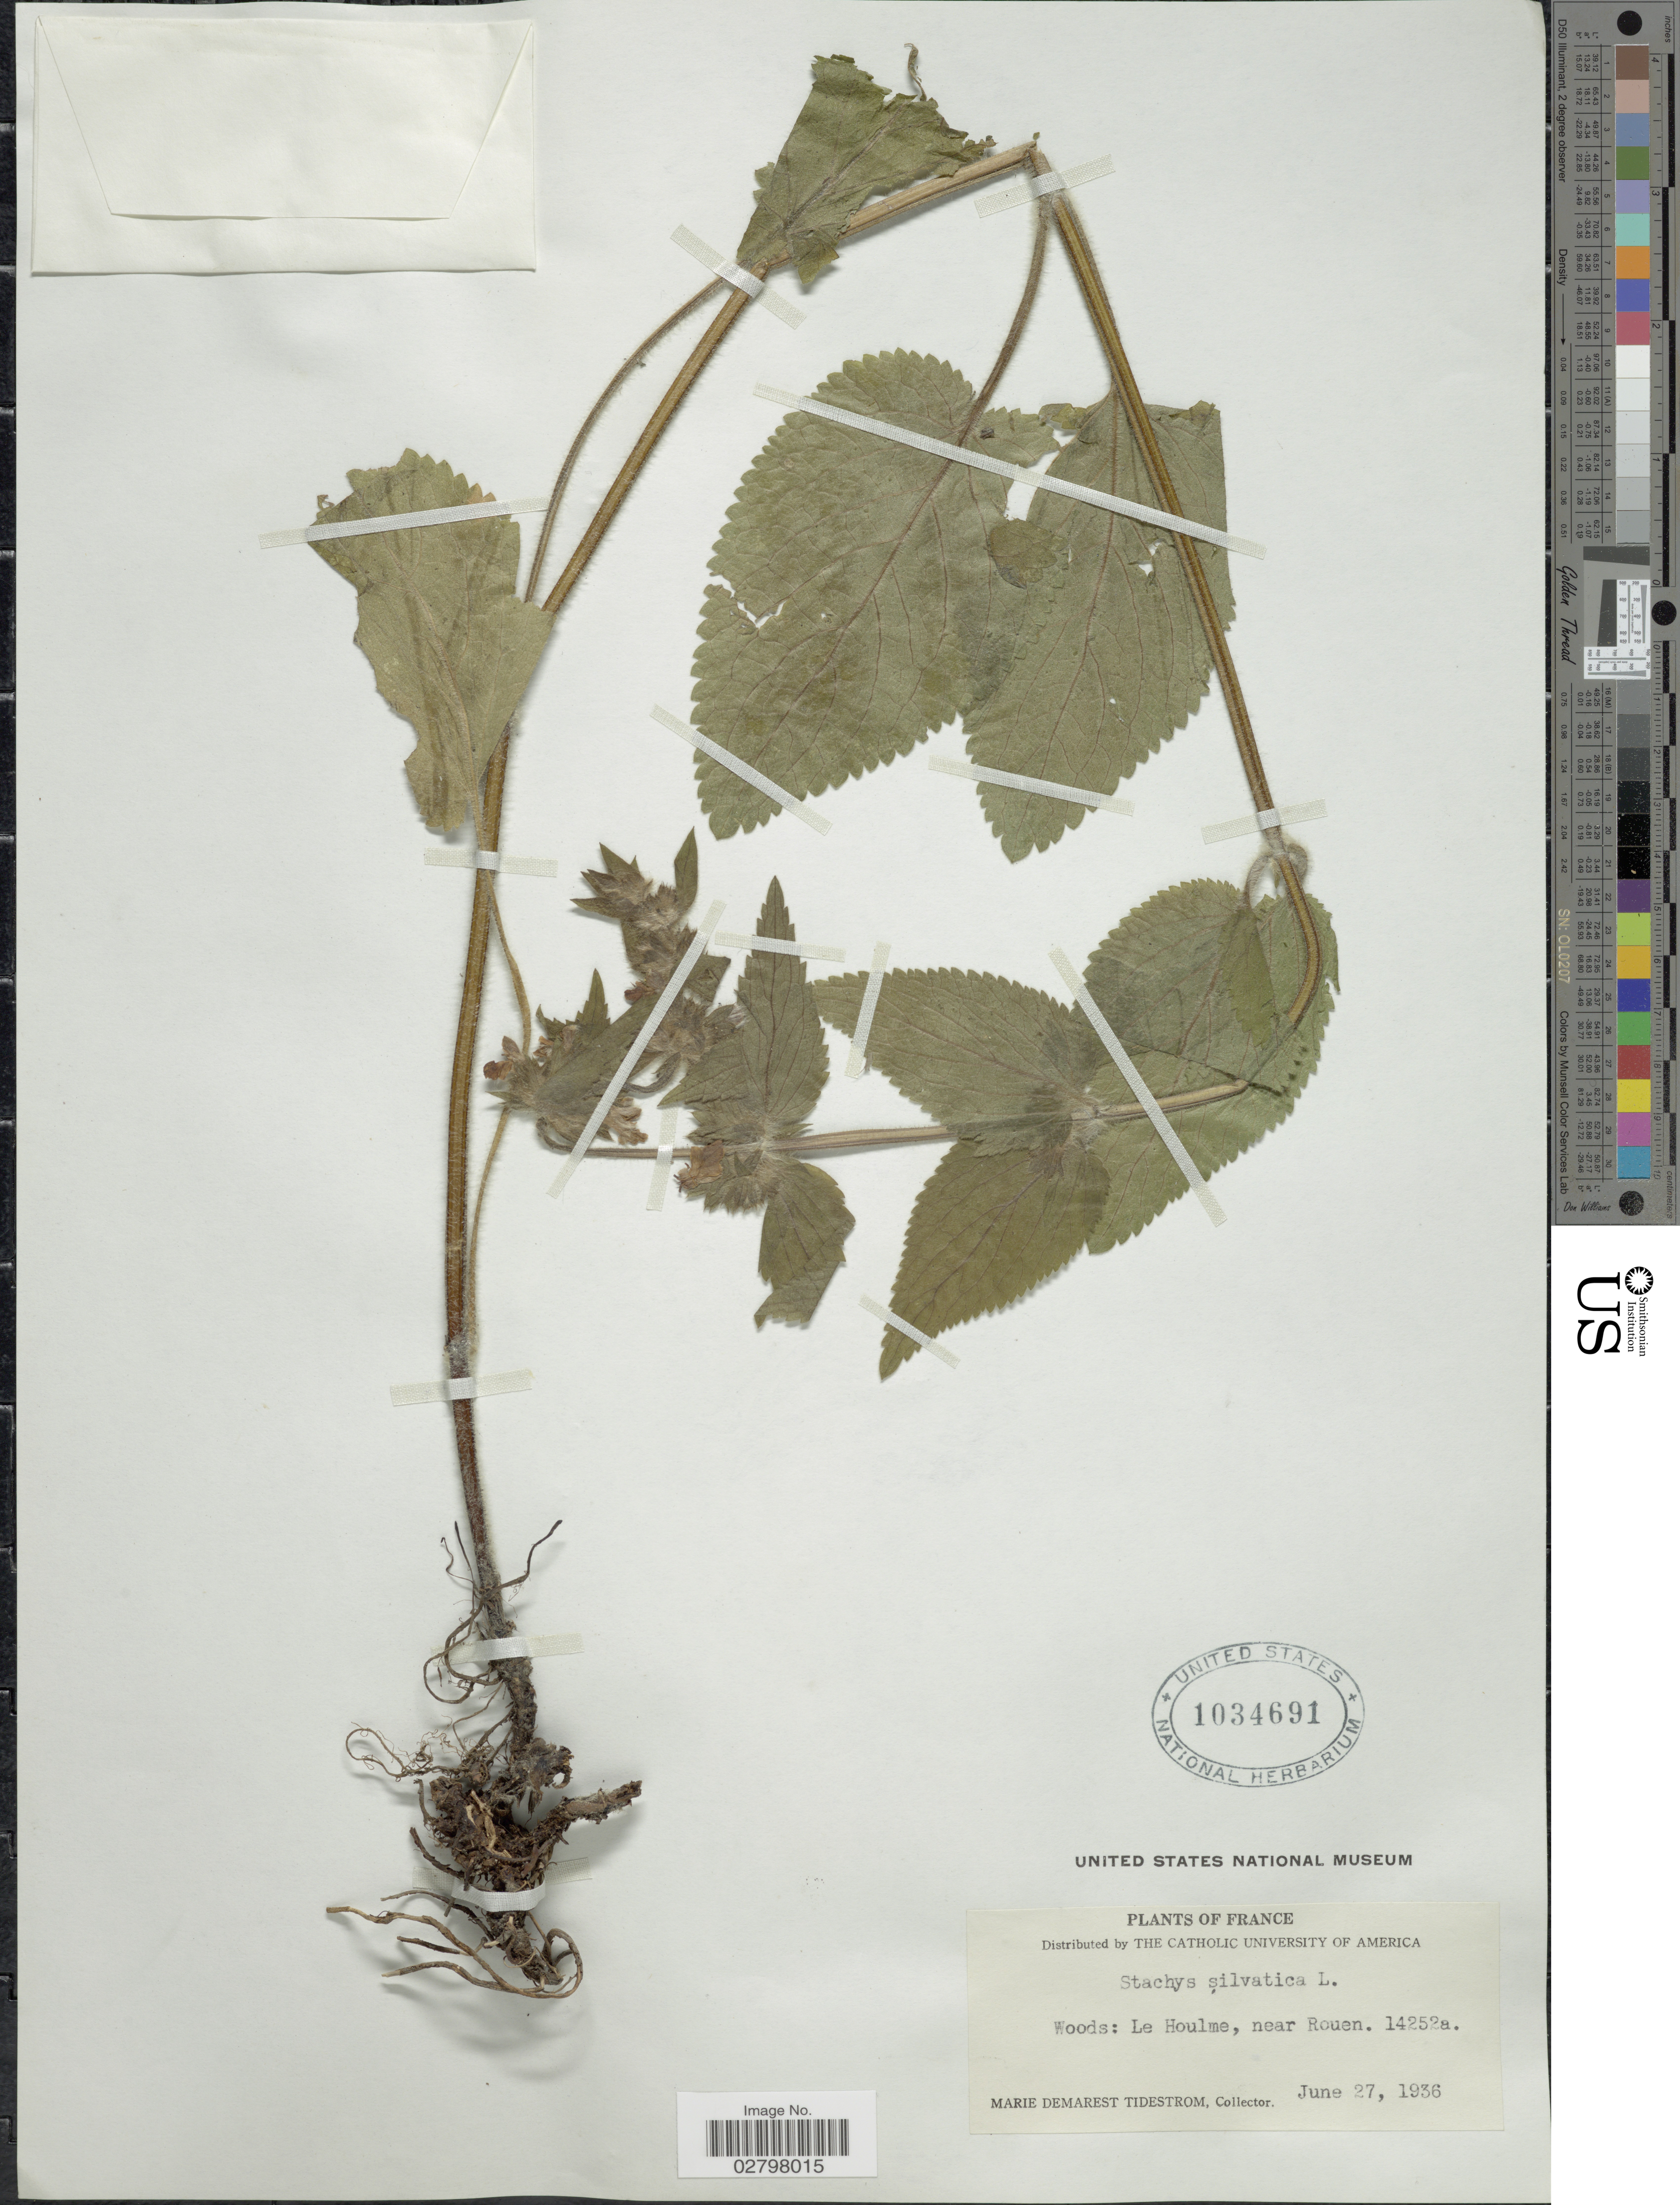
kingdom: Plantae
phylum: Tracheophyta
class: Magnoliopsida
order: Lamiales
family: Lamiaceae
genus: Stachys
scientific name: Stachys sylvatica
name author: L.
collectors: M. Tidestrom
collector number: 14252a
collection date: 1936-06-27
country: France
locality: Woods: Le Houlme, near Rouen.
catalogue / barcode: US 1034691